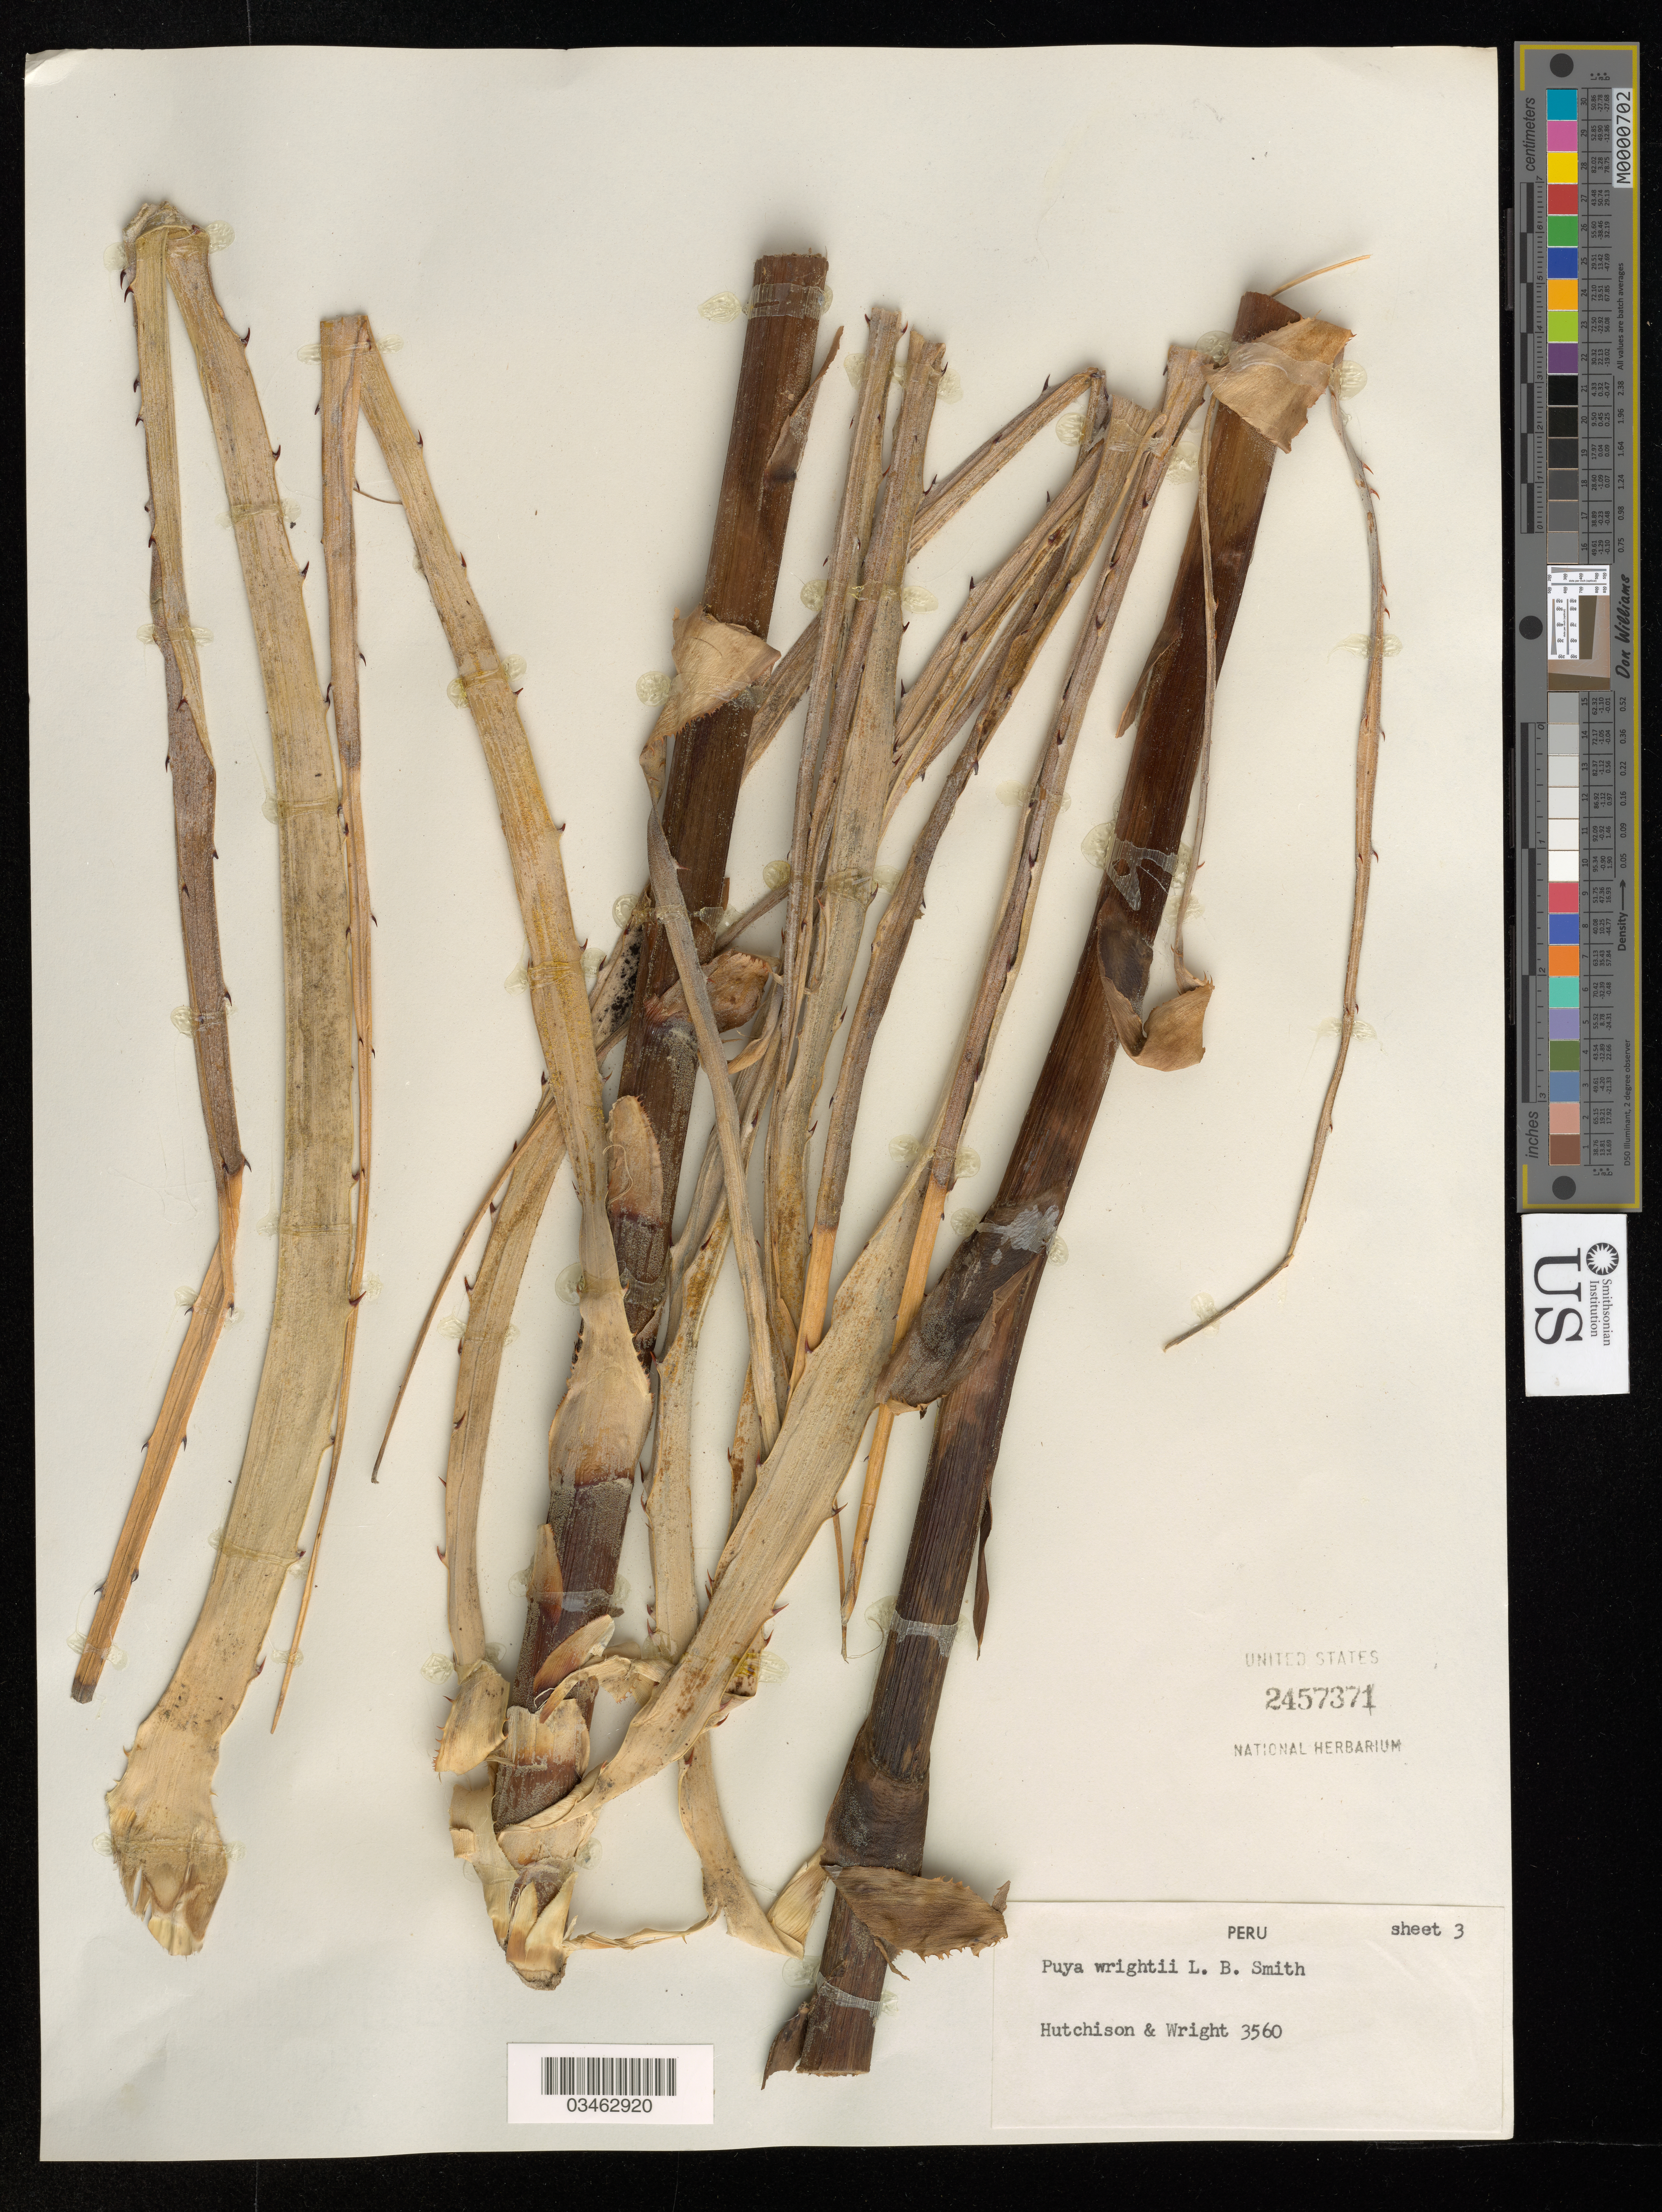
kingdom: Plantae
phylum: Tracheophyta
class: Liliopsida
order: Poales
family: Bromeliaceae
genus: Puya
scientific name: Puya wrightii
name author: L.B. Sm.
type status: Isotype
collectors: P. C. Hutchison & J. K. Wright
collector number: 3560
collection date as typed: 12 Jan 1964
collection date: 1964-01-12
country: Peru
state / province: Cajamarca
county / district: Jaén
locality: north of Pucará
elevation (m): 1000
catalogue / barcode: US 2457371